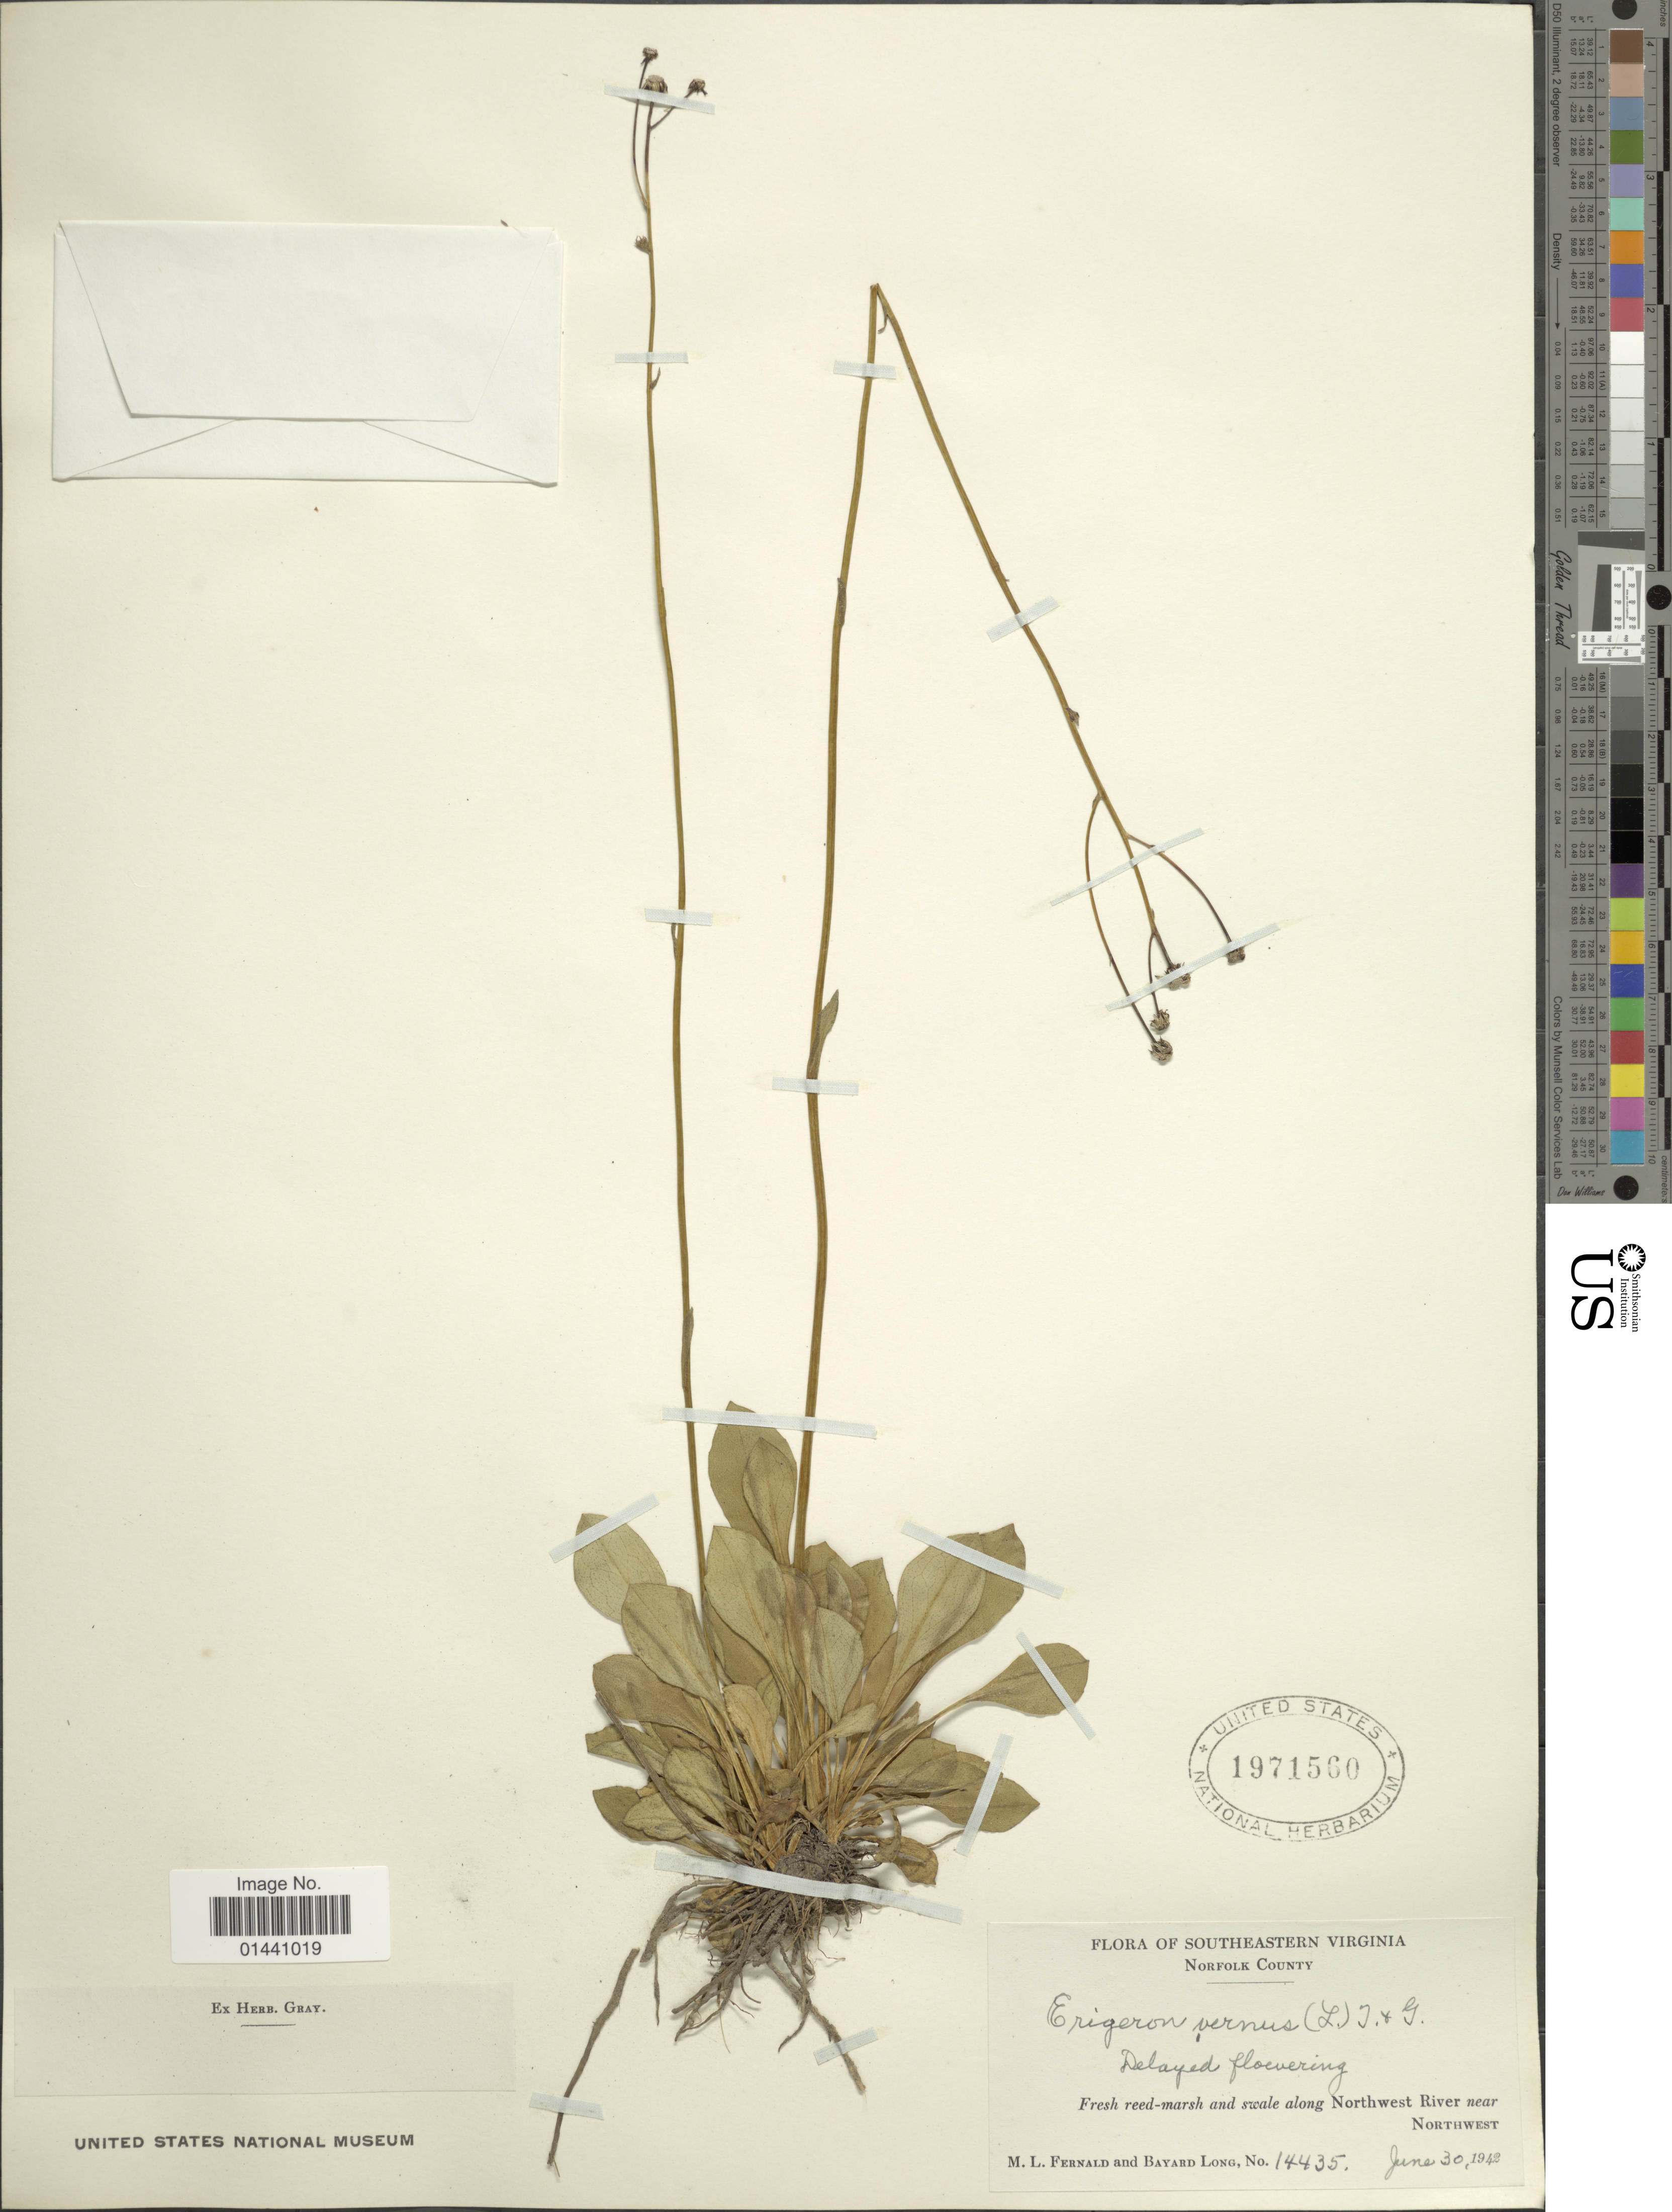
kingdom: Plantae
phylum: Tracheophyta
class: Magnoliopsida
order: Asterales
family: Asteraceae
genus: Erigeron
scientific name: Erigeron vernus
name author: (L.) Torr. & A. Gray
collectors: M. L. Fernald & B. Long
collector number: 14435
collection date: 1942-06-30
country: United States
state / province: Virginia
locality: Southeastern Virginia, fres reed-marsh and swale along Northwest River near Northwest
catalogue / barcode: US 1971560